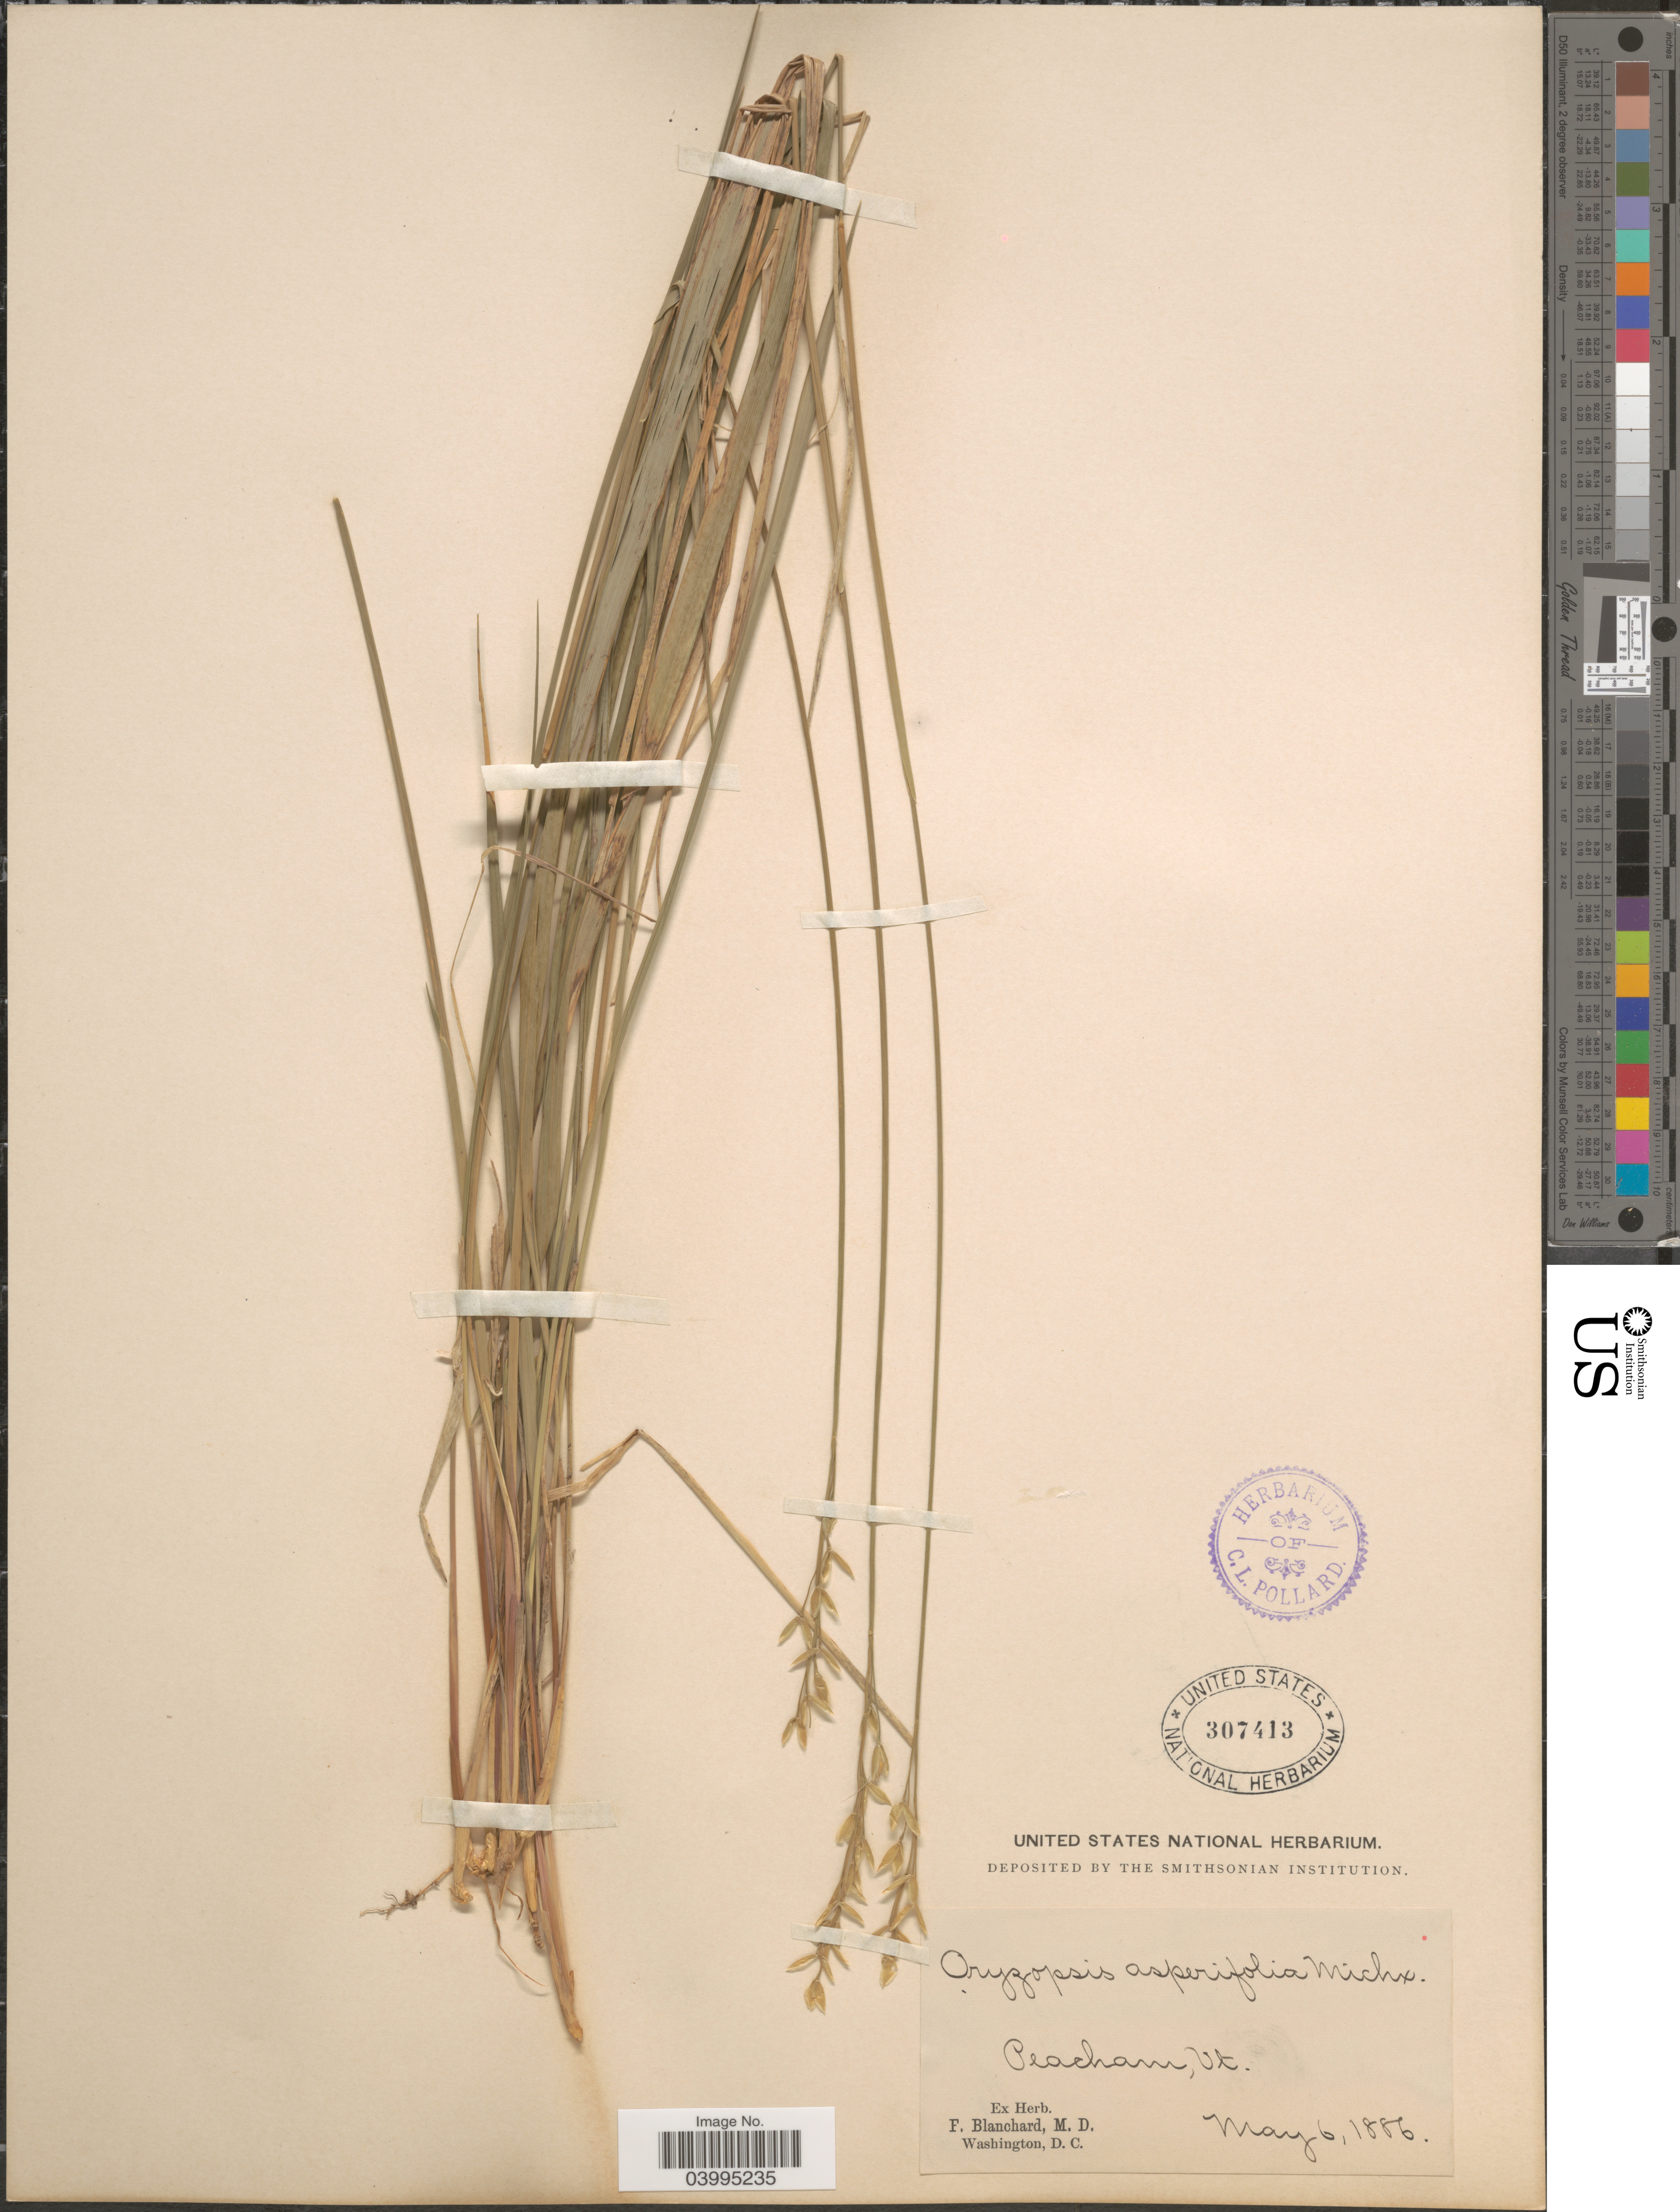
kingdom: Plantae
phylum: Tracheophyta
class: Liliopsida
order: Poales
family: Poaceae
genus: Oryzopsis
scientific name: Oryzopsis asperifolia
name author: Michx.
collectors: F. Blanchard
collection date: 1886-05-06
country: United States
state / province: Vermont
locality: Peacham.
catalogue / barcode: US 307413